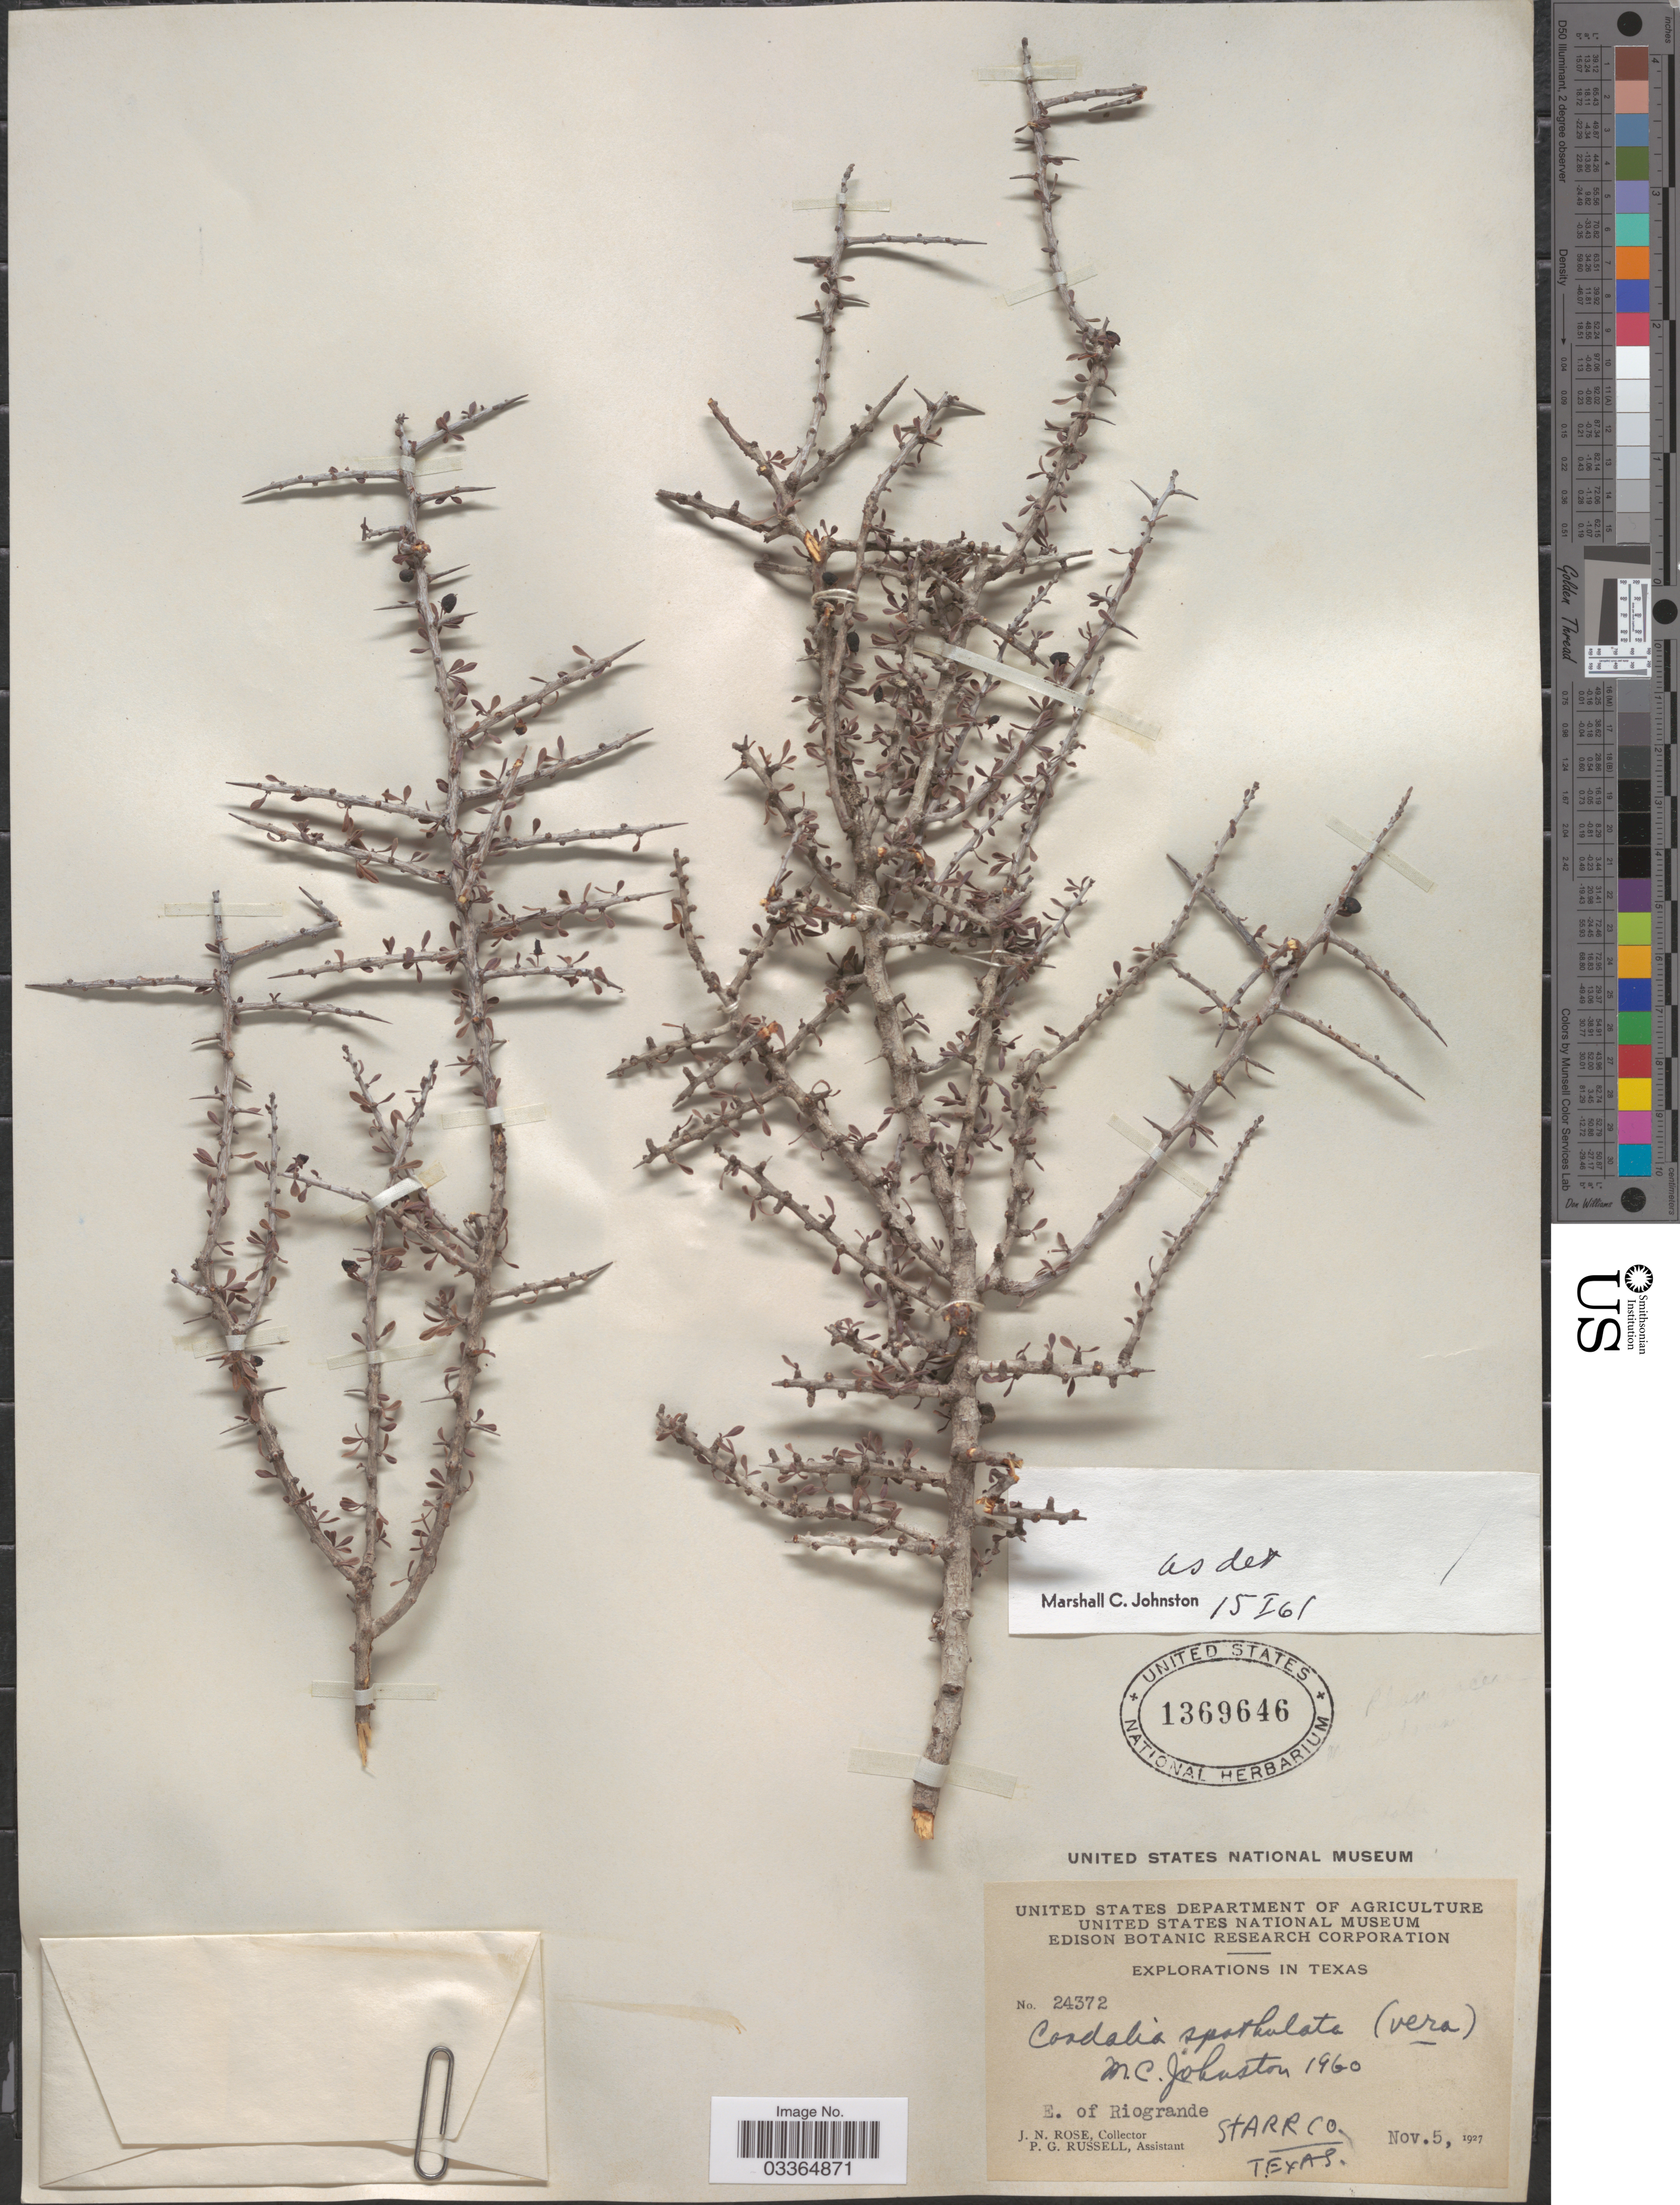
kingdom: Plantae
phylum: Tracheophyta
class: Magnoliopsida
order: Rosales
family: Rhamnaceae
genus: Condalia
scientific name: Condalia spathulata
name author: A. Gray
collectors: J. N. Rose & P. G. Russell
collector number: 24372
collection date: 1927-11-05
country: United States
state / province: Texas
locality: E. of Riogrande. Starr Co.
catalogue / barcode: US 1369646